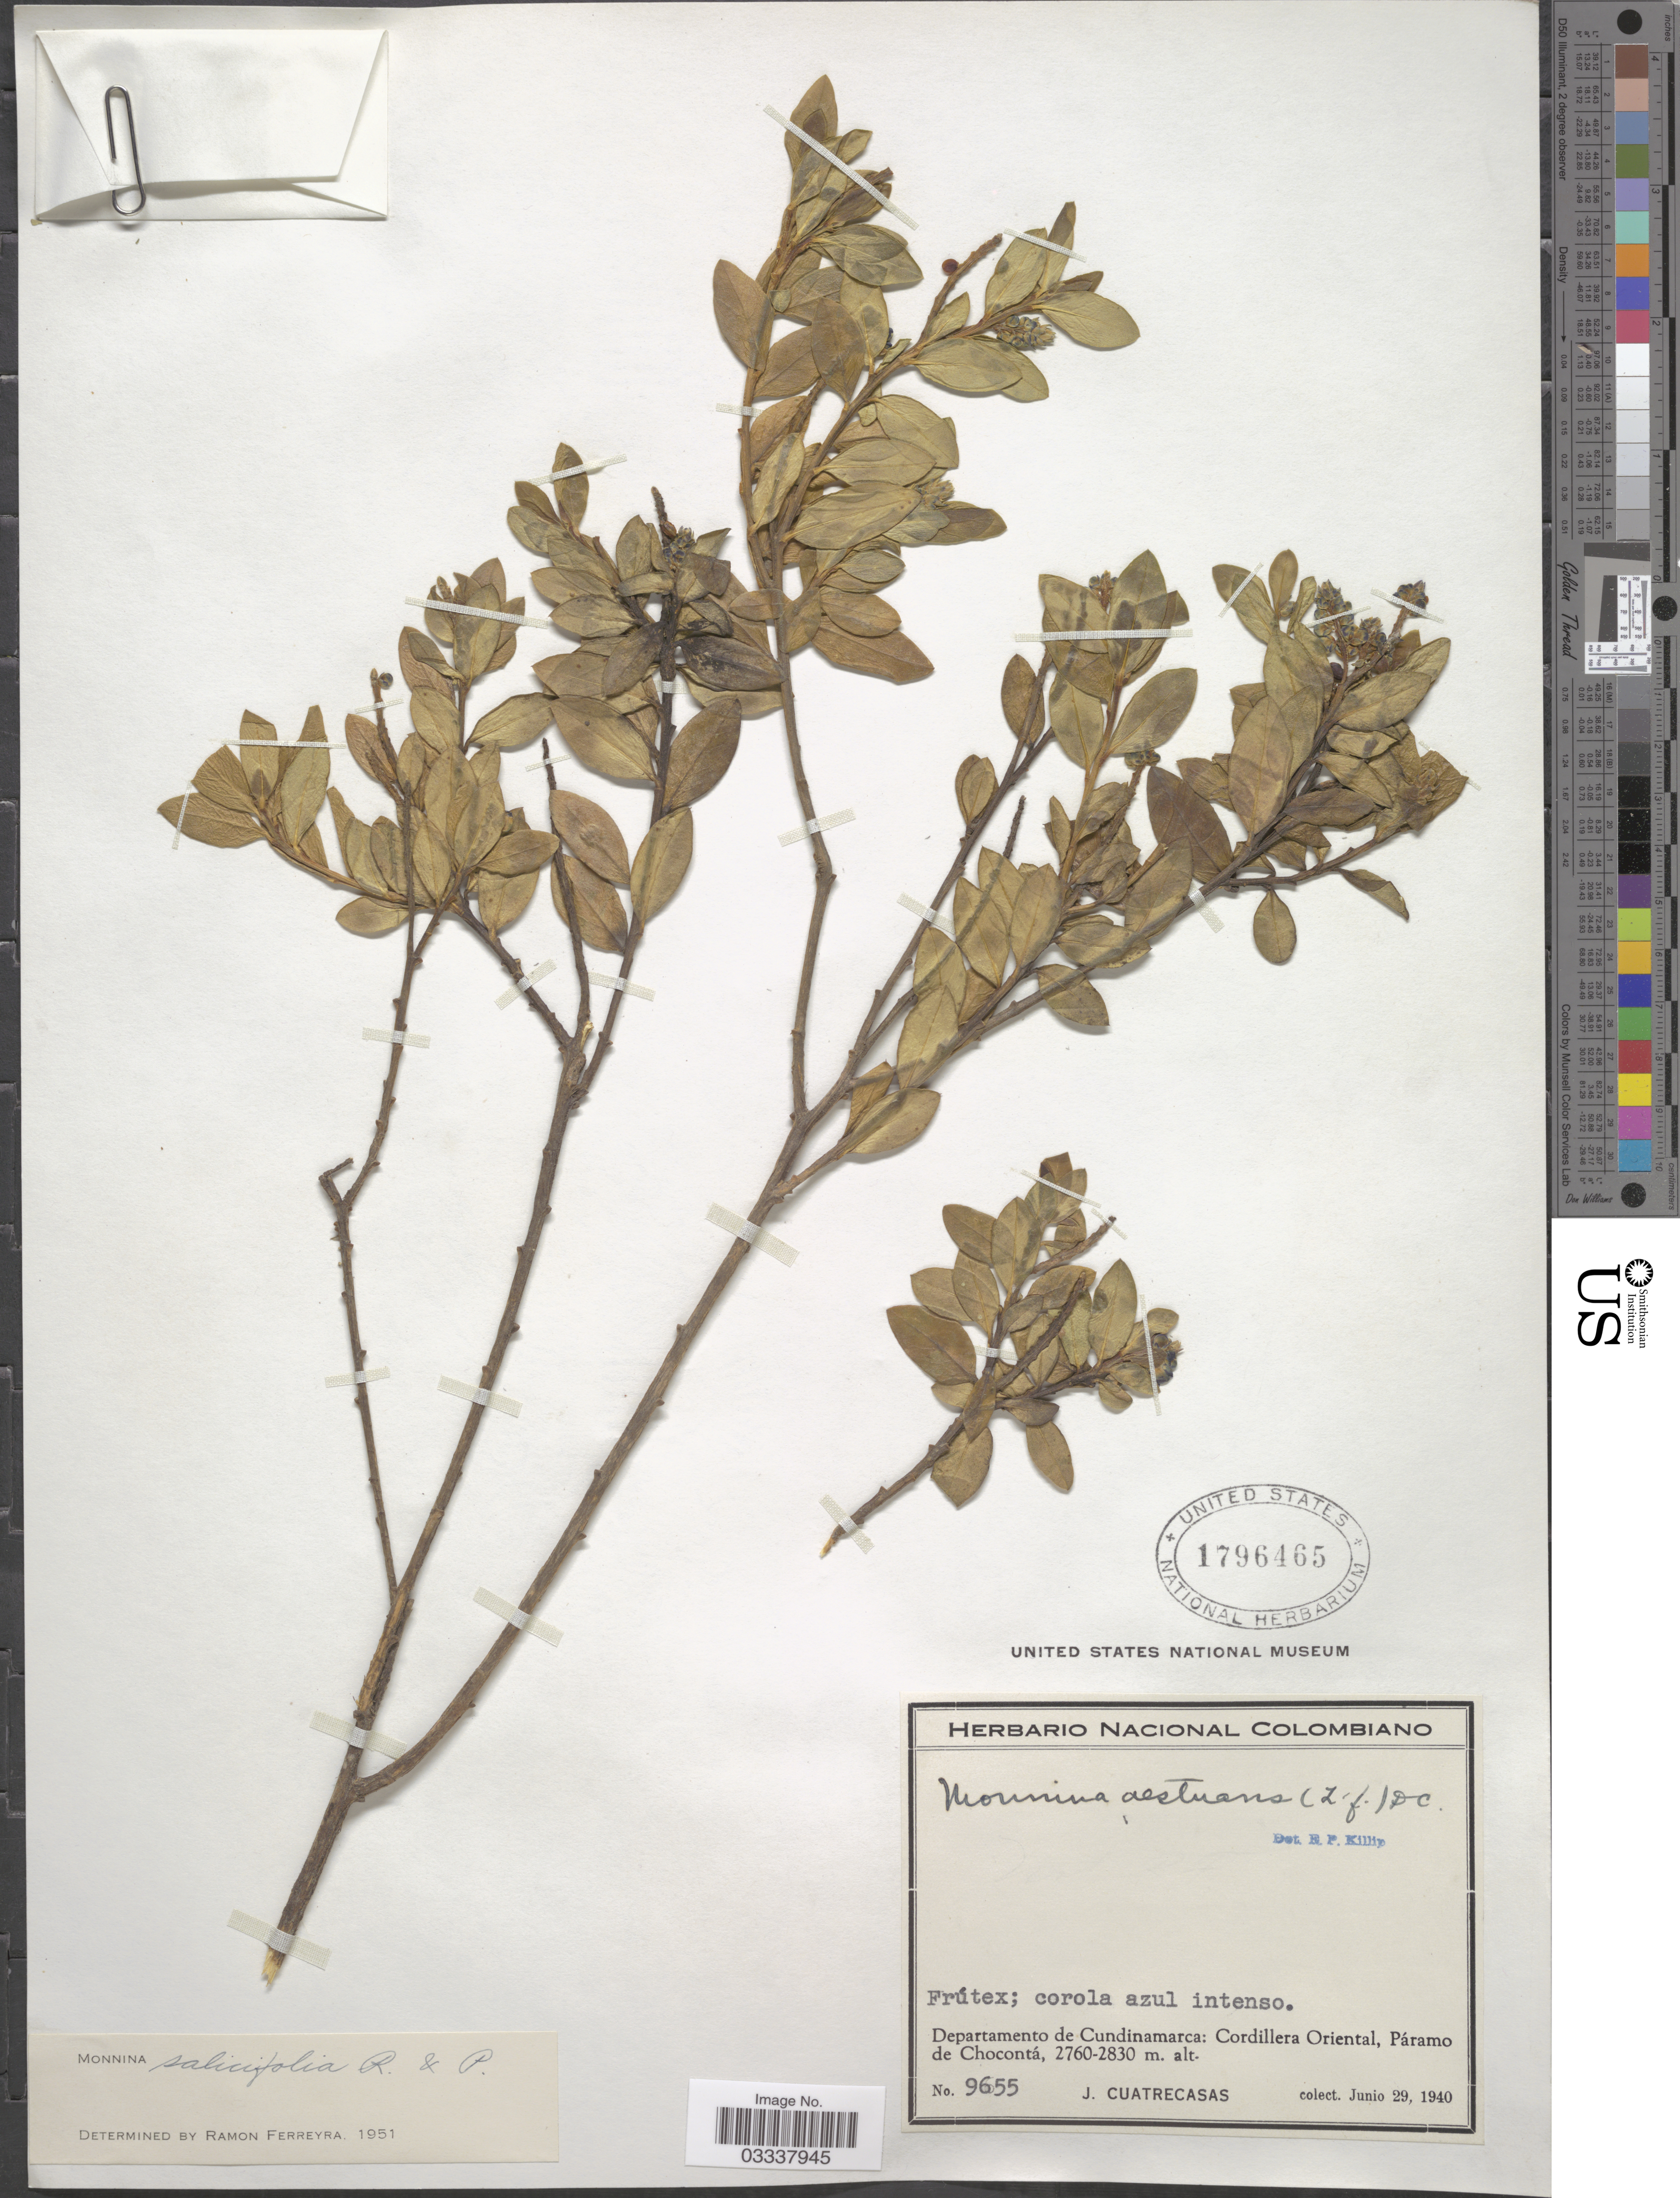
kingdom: Plantae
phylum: Tracheophyta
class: Magnoliopsida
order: Fabales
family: Polygalaceae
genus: Monnina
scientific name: Monnina salicifolia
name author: Ruiz & Pav.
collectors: J. Cuatrecasas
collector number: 9655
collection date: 1940-06-29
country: Colombia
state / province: Cundinamarca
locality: Departamento de Cundinamarca: Cordillera Oriental, Páramo de Chocontá.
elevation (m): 2760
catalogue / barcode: US 1796465